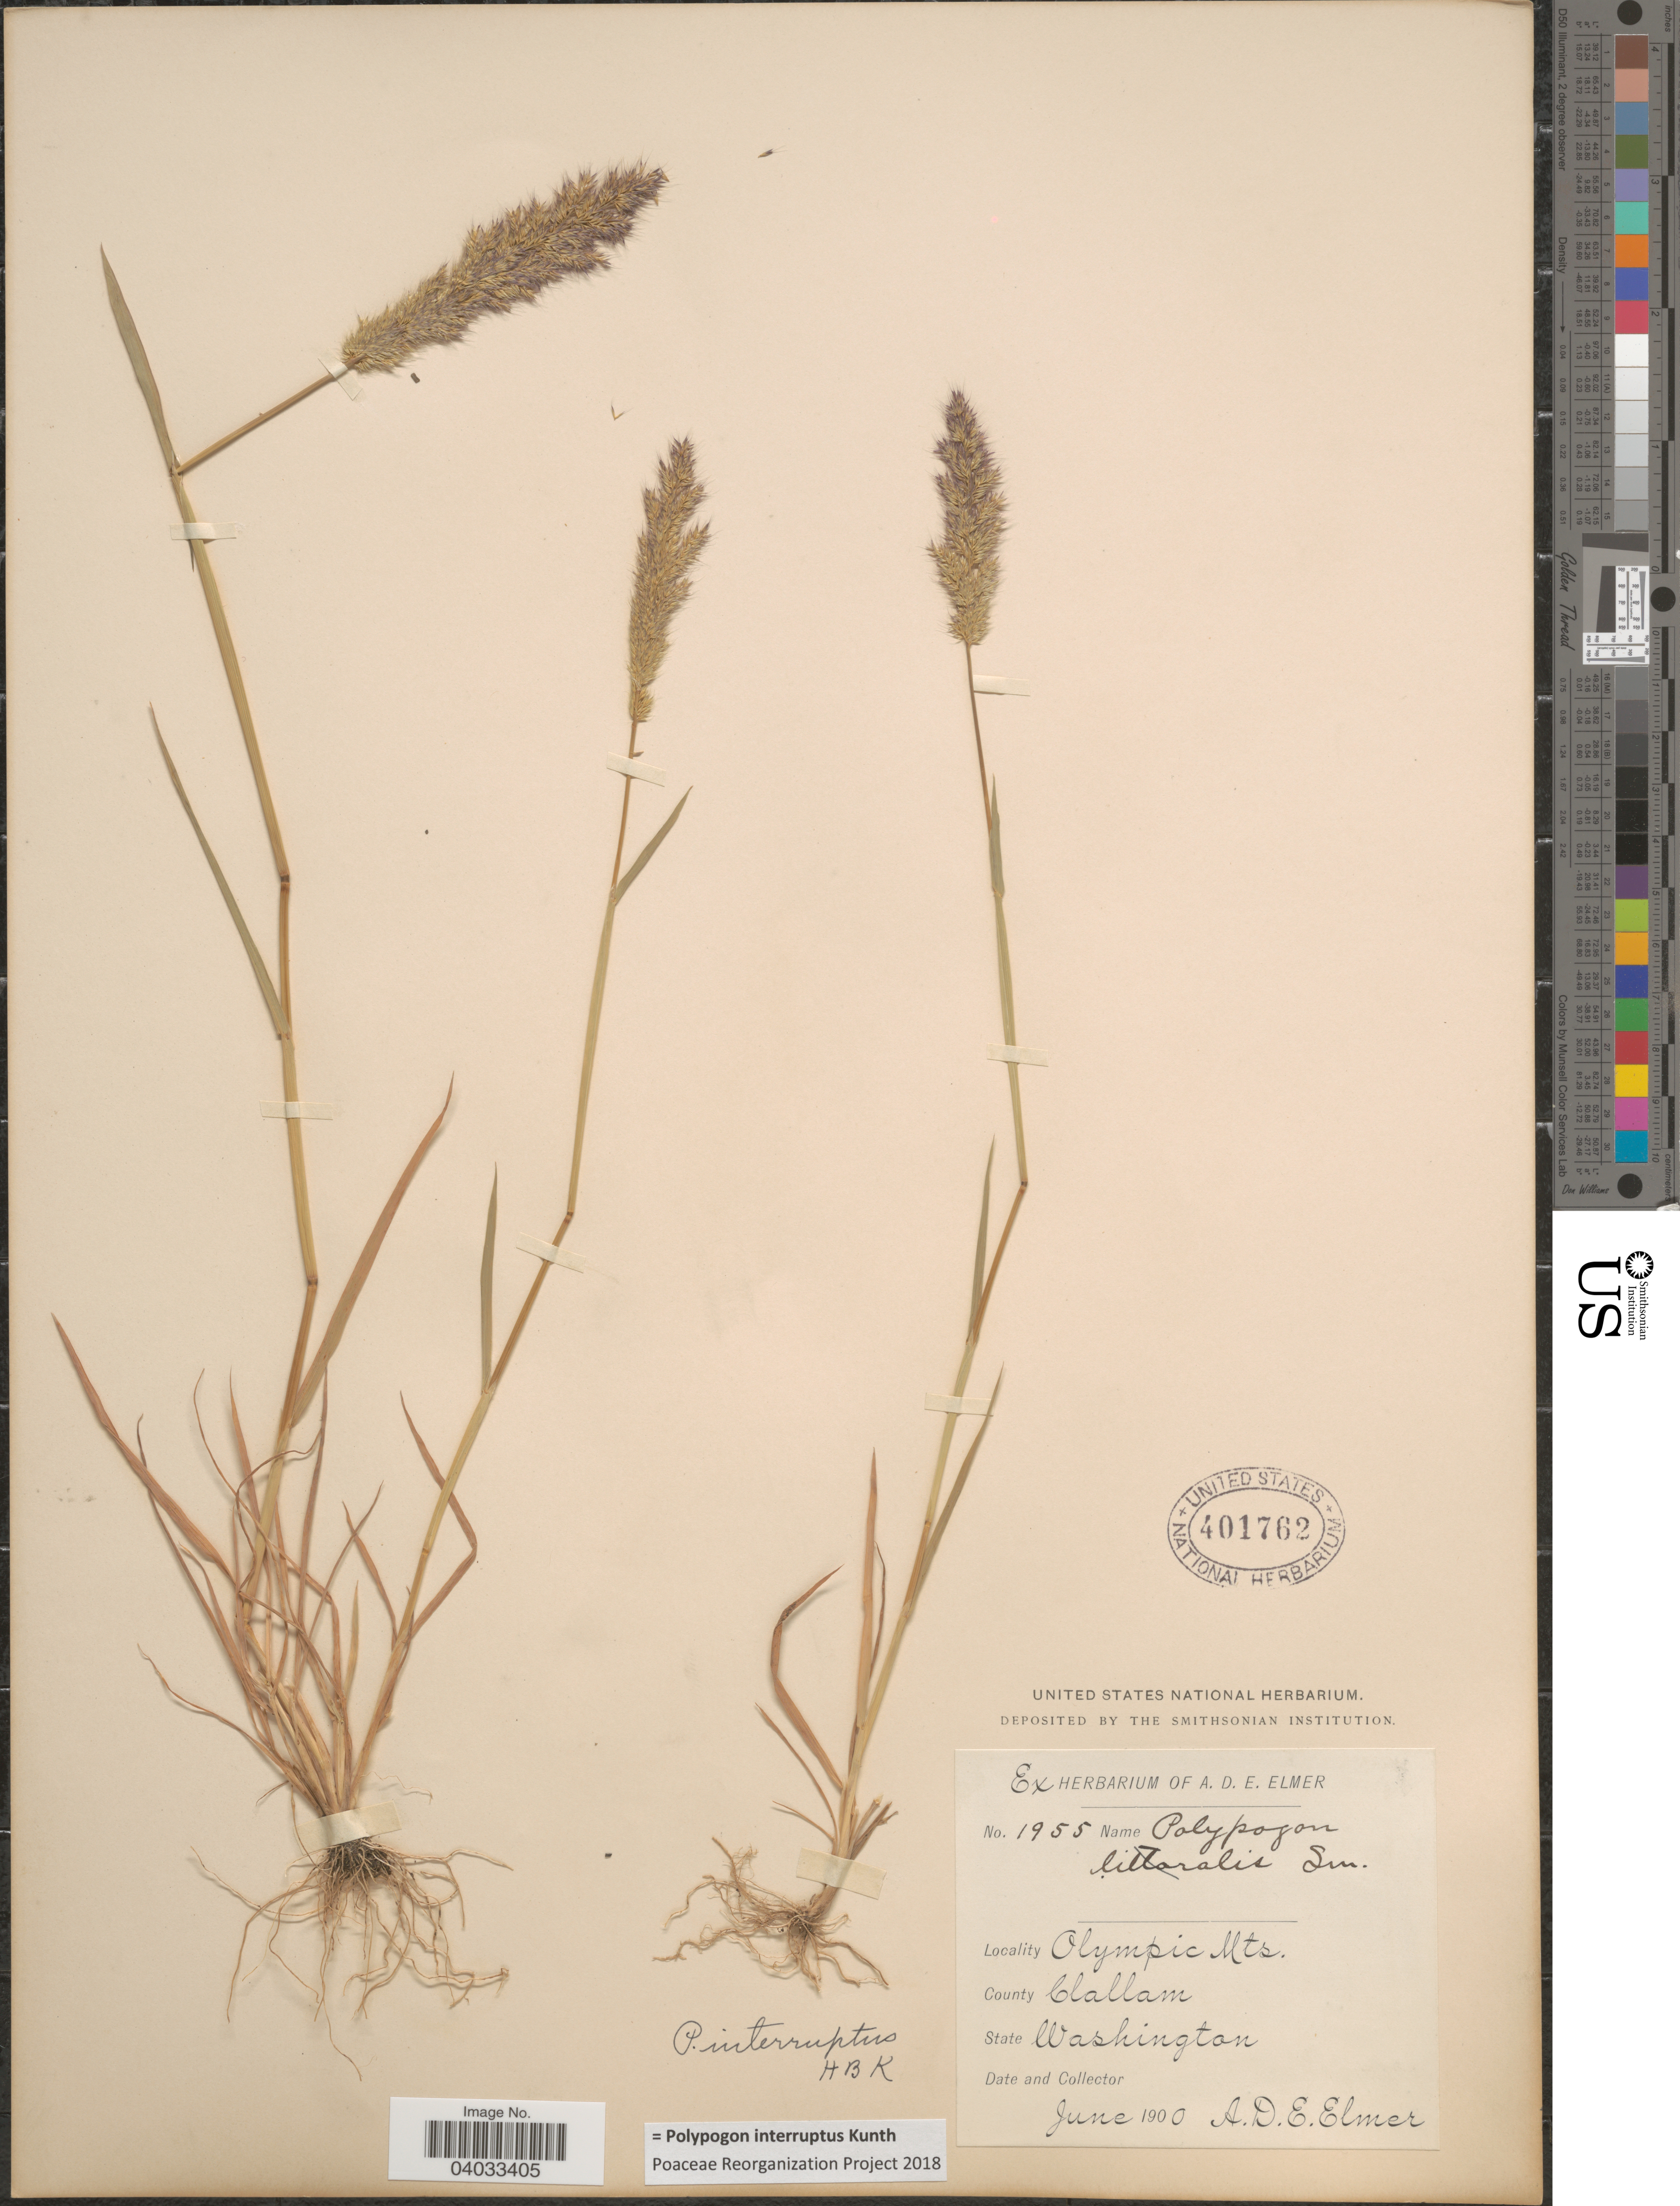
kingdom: Plantae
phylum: Tracheophyta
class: Liliopsida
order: Poales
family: Poaceae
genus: Polypogon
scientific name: Polypogon interruptus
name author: Kunth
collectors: A. D. E. Elmer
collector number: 1955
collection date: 1900-06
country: United States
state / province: Washington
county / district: Clallam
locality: Olympic Mts. County Clallam.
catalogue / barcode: US 401762